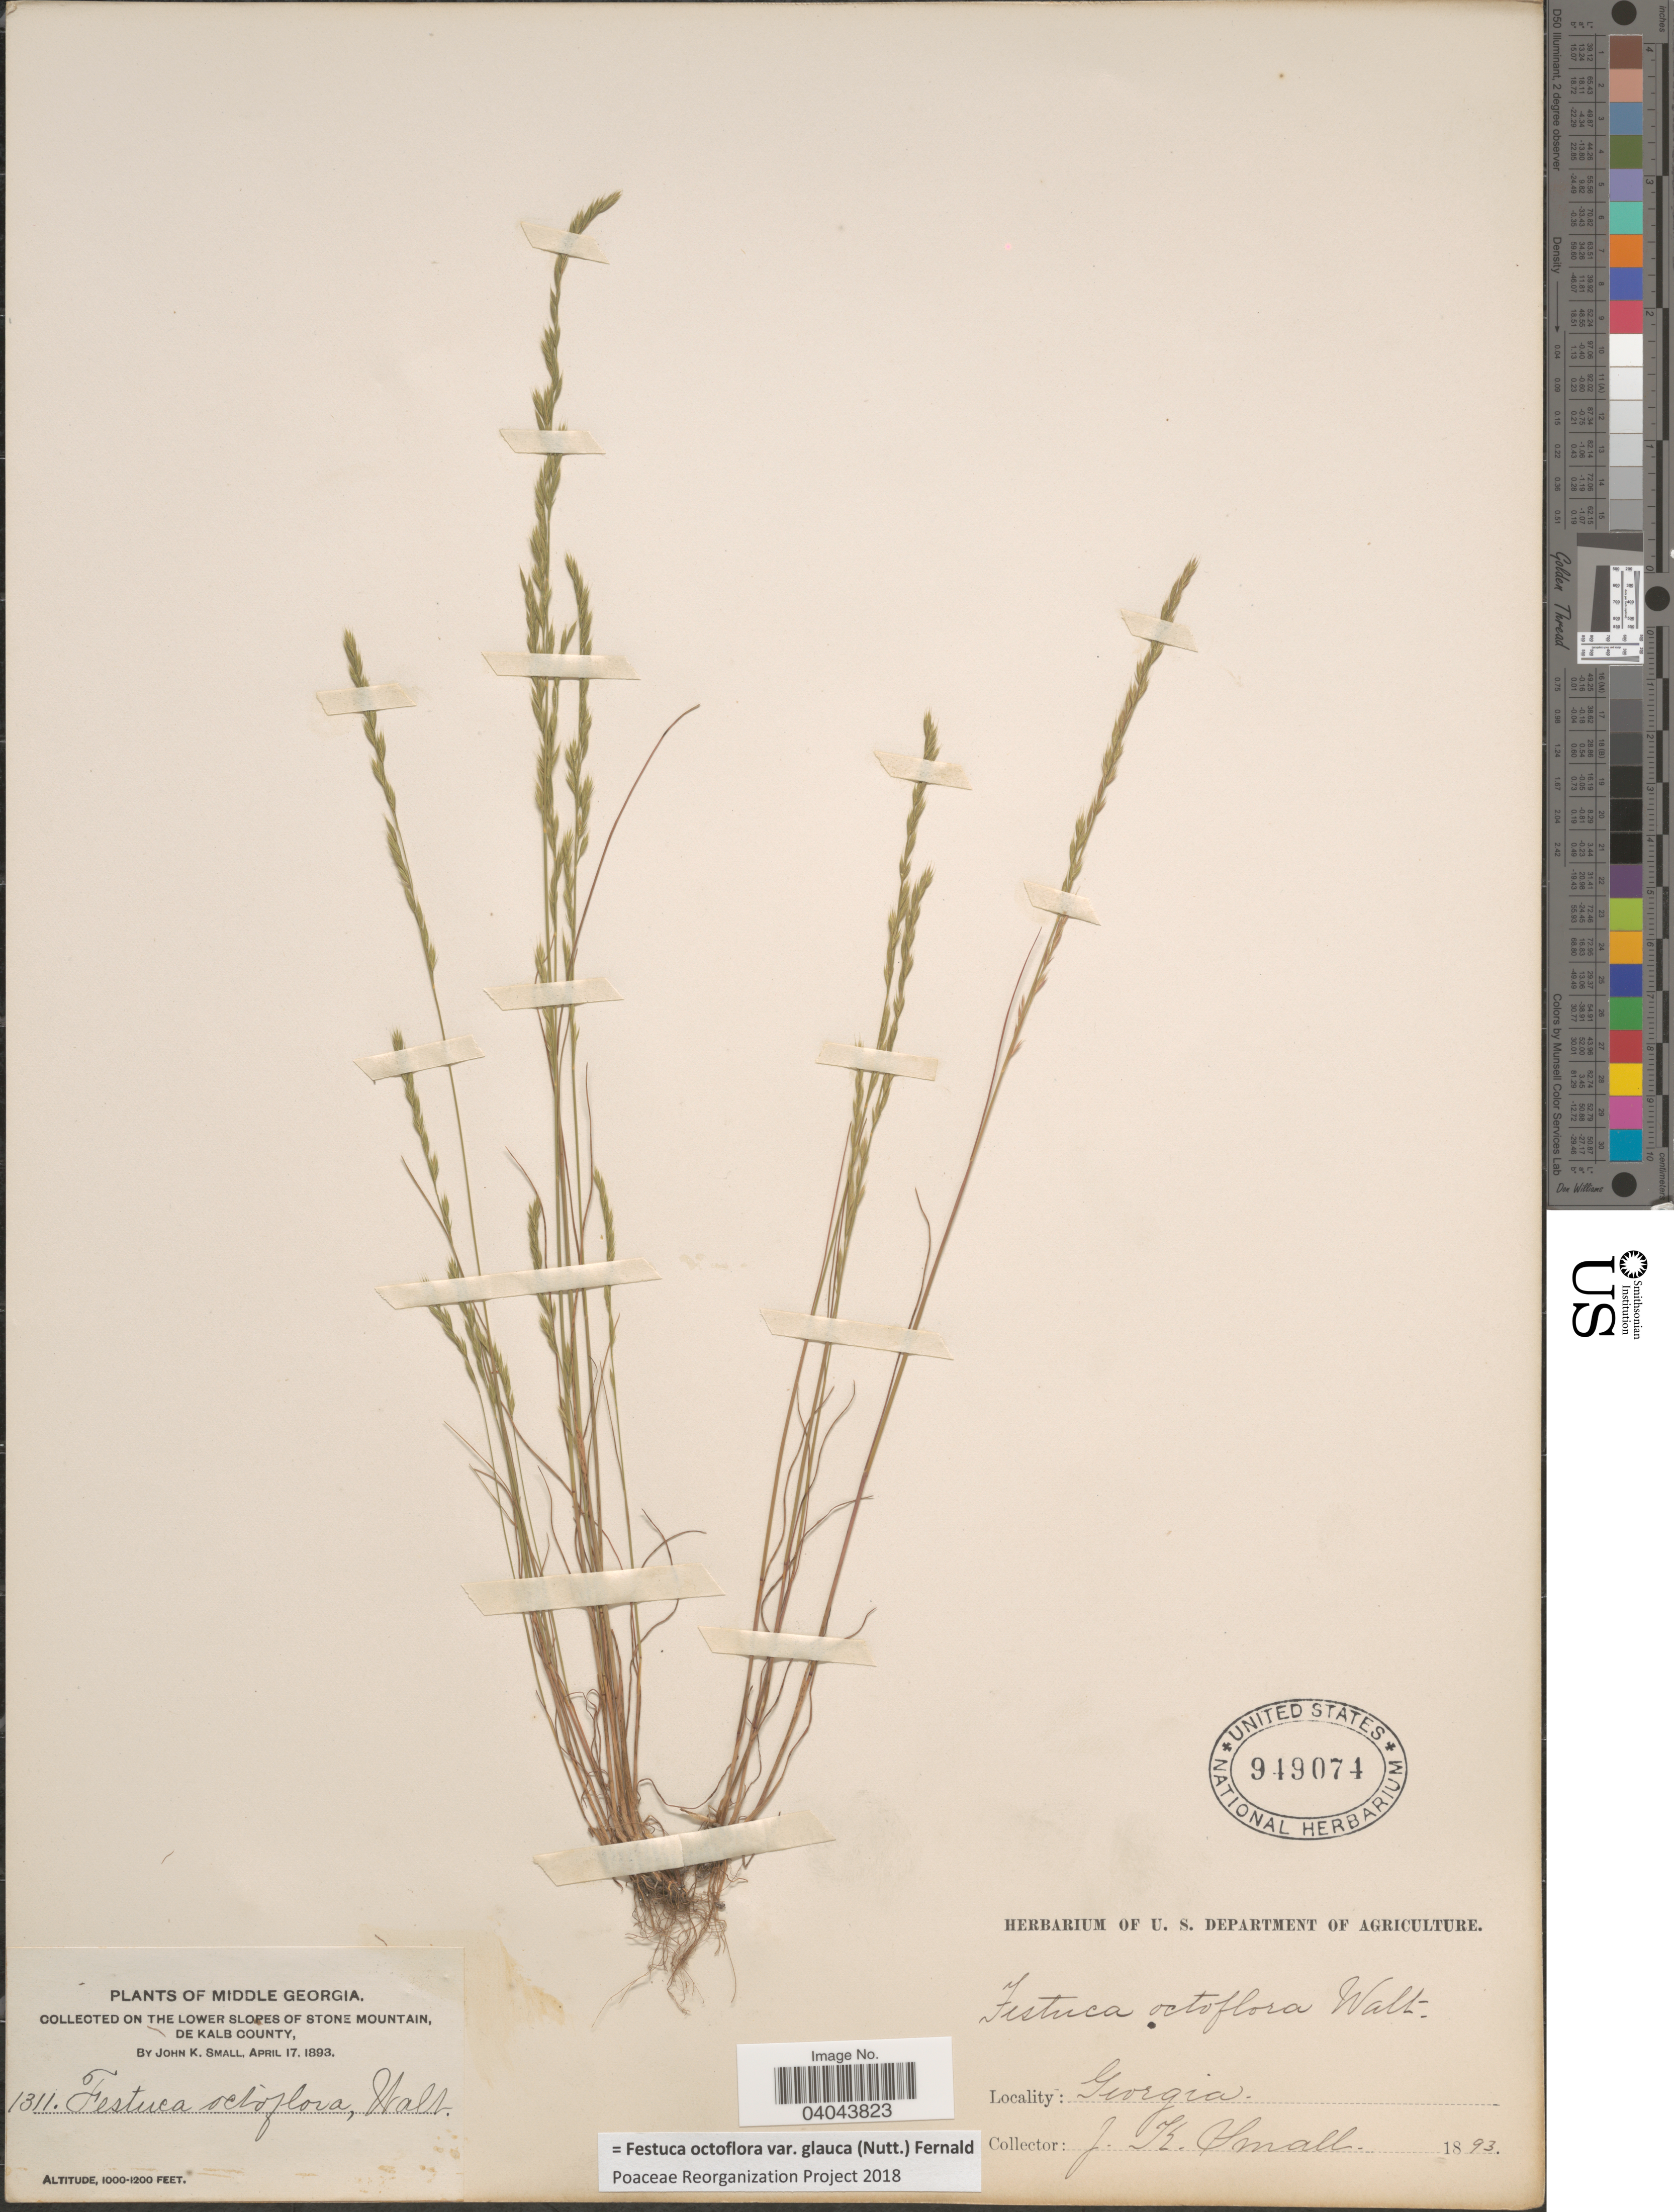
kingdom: Plantae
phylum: Tracheophyta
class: Liliopsida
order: Poales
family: Poaceae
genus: Festuca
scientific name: Festuca octoflora var. glauca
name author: (Nutt.) Fernald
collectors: J. K. Small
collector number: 1311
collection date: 1893-04-17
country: United States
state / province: Georgia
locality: Middle Georgia. On the lower slopes of Stone Mountain, De Kalb County.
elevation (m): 305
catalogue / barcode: US 949074